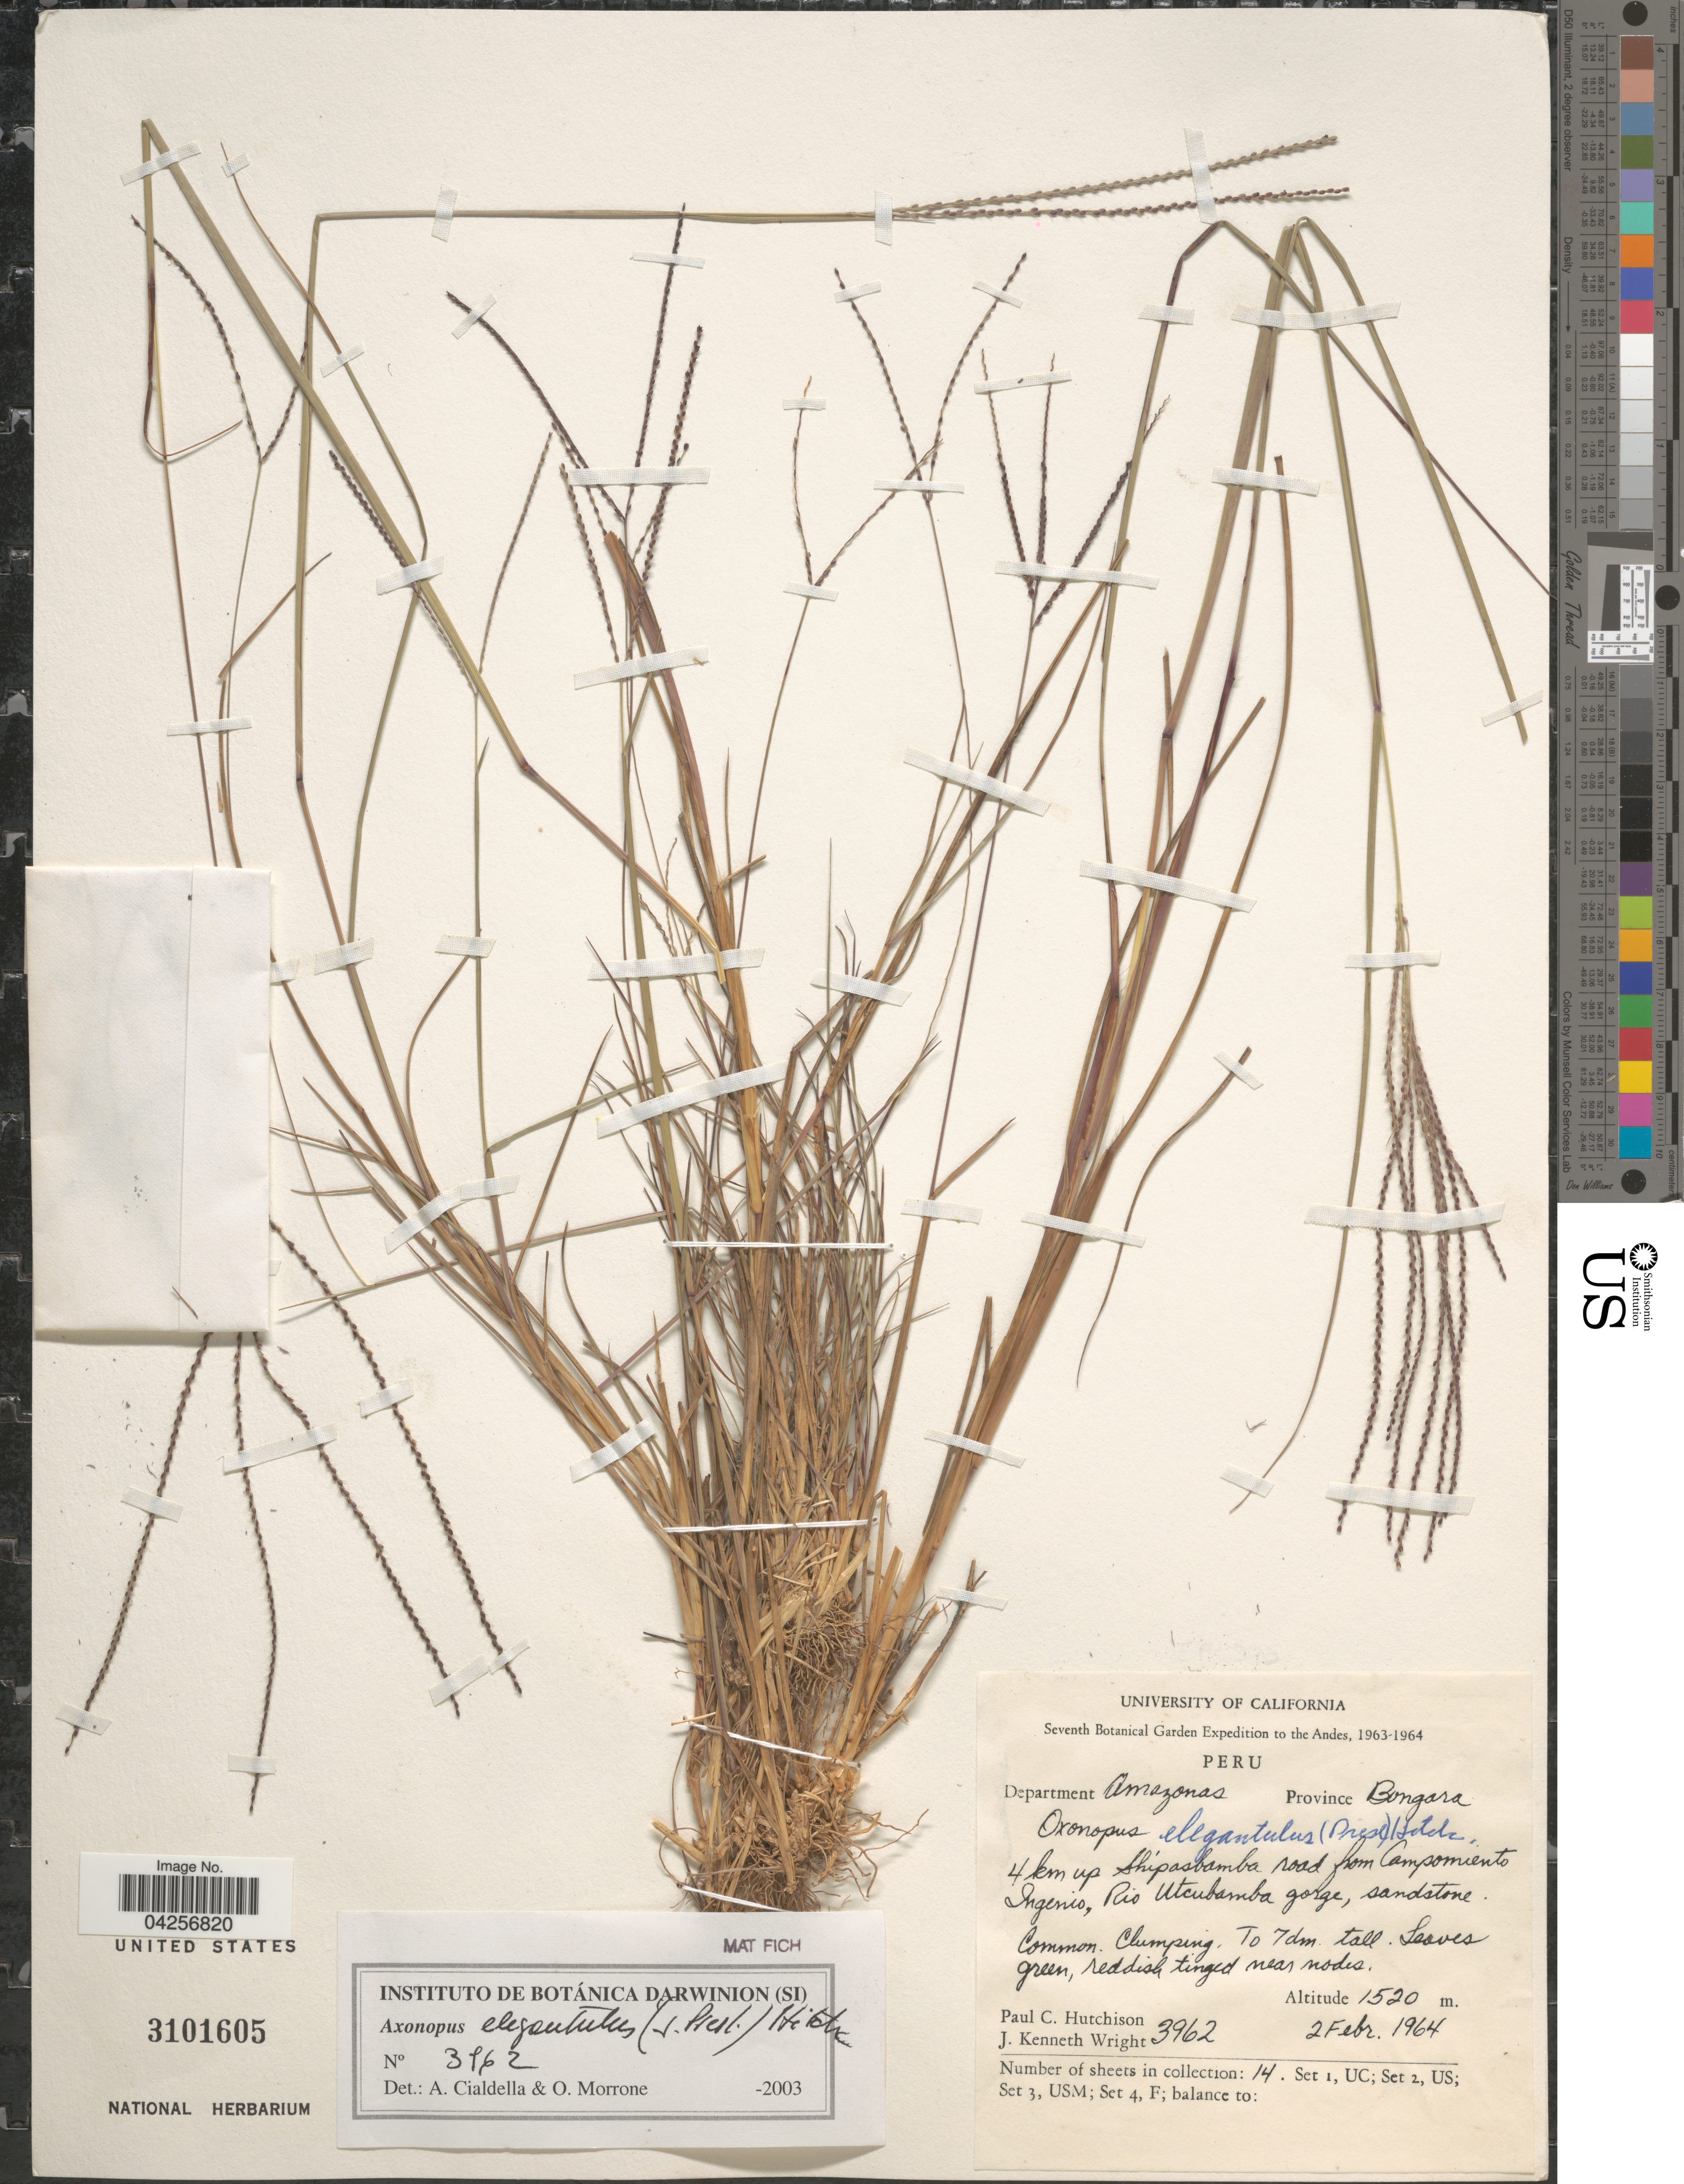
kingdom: Plantae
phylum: Tracheophyta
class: Liliopsida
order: Poales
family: Poaceae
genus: Axonopus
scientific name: Axonopus elegantulus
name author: (J. Presl) Hitchc.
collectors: P. C. Hutchison & J. K. Wright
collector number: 3962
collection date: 1964-02-02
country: Peru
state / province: Amazonas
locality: Seventh Botanical Garden Expedition to the Anes, 1963-1964. Department Amazonas. Province Bongara. 4 km up Shipasbamba road from Campomiento Ingenio, Rio Utcubamba gorge, sandstone.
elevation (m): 1520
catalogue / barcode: US 3101605